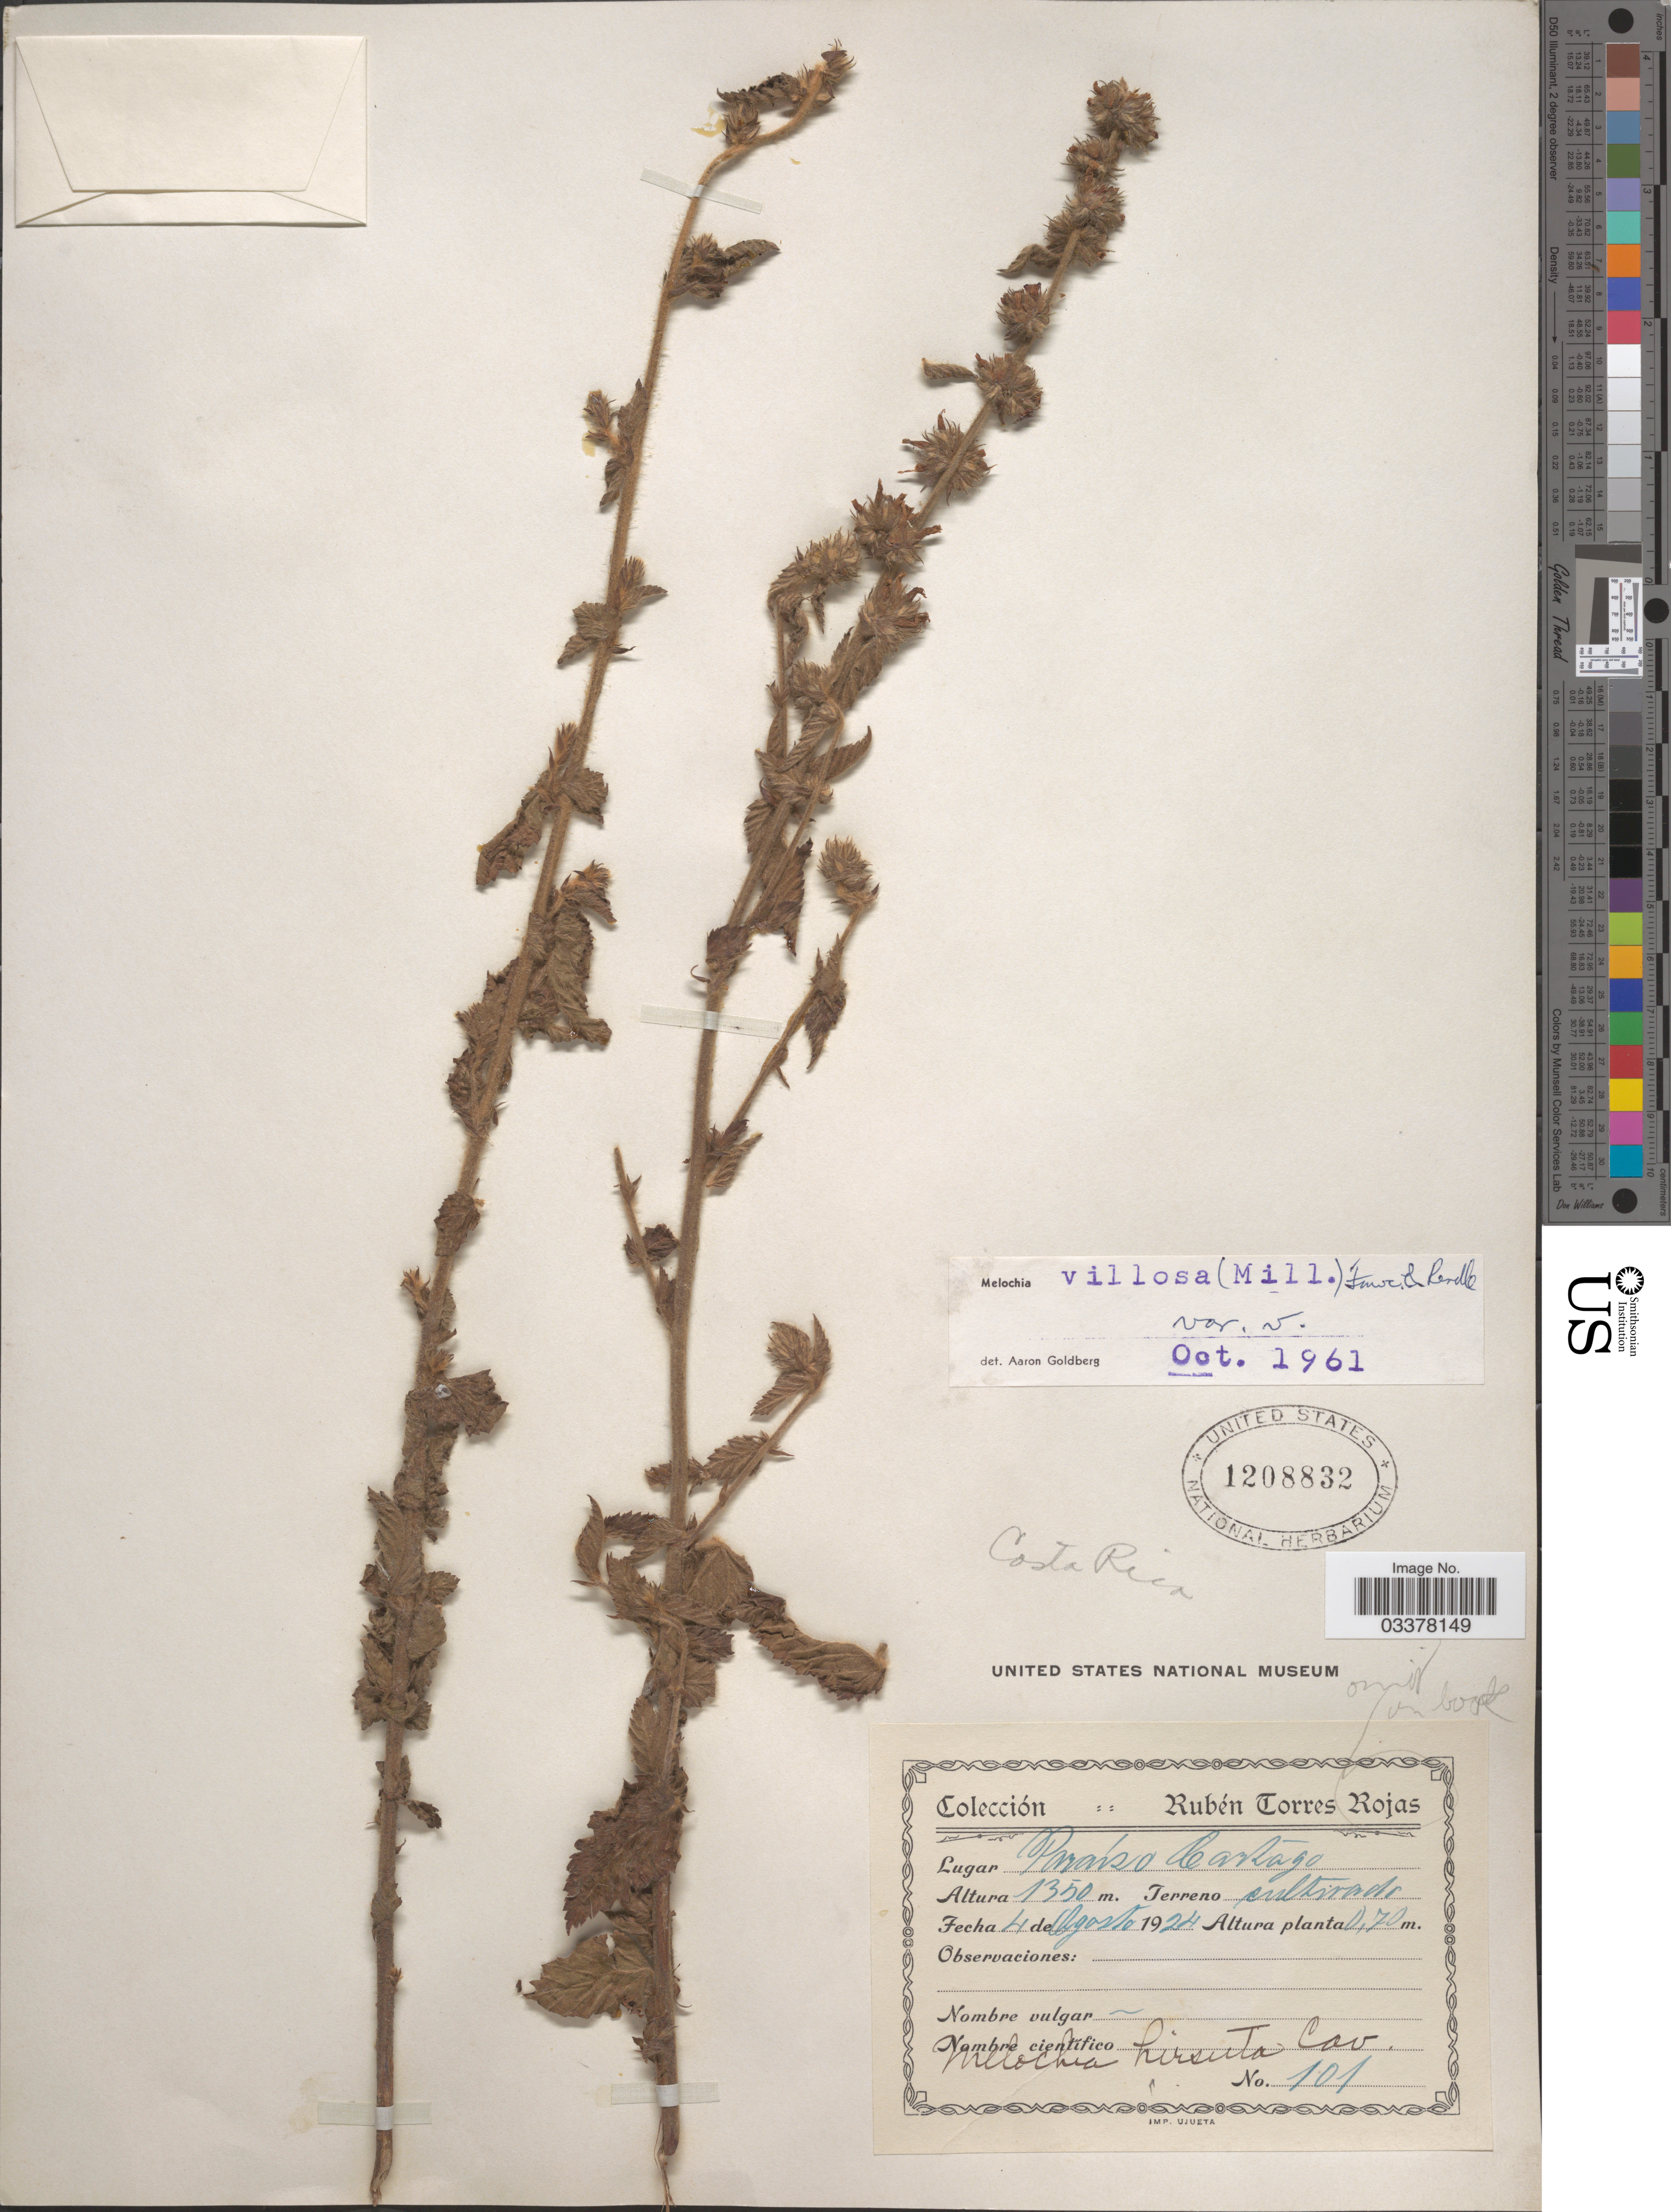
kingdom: Plantae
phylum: Tracheophyta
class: Magnoliopsida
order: Malvales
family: Malvaceae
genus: Melochia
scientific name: Melochia spicata var. spicata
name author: (L.) Fryxell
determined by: Dorr, L. J., (BOT), Smithsonian Institution - National Museum of Natural History (UNITED STATES)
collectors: R. Torres Rojas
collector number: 101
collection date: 1924-08-04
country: Costa Rica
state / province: Cartago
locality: Paraízo.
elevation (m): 1350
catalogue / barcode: US 1208832